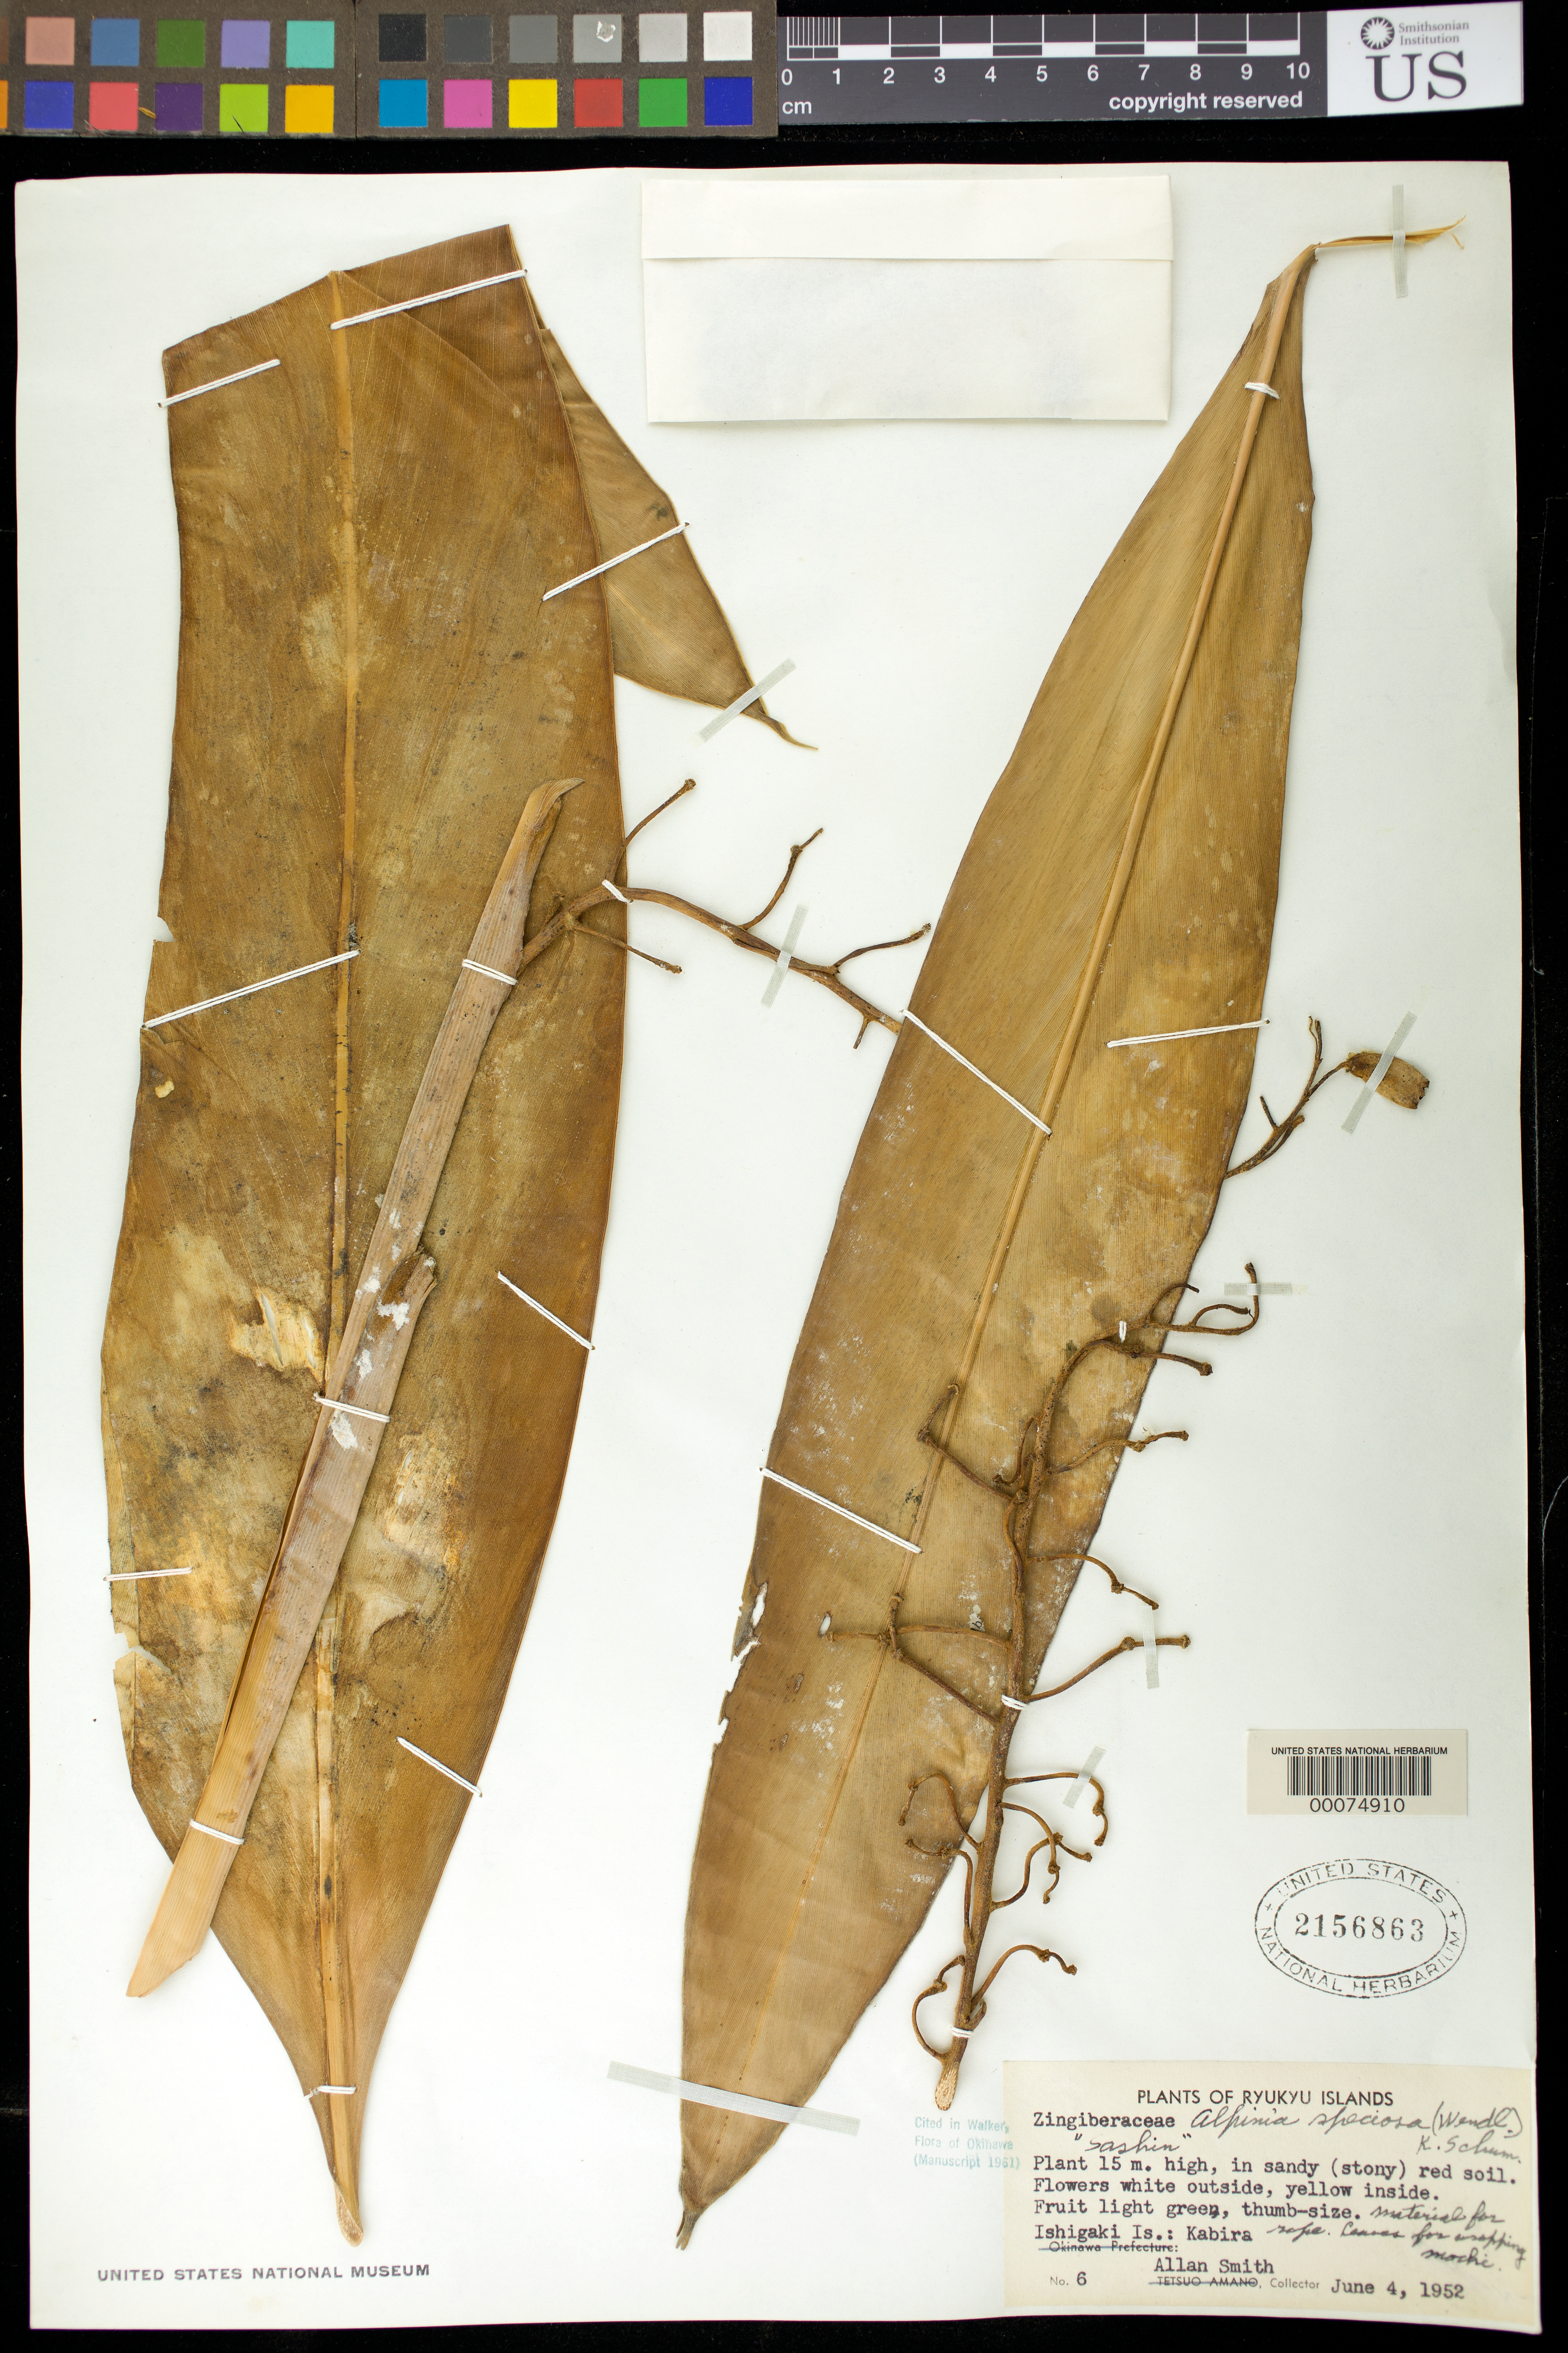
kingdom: Plantae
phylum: Tracheophyta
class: Liliopsida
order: Zingiberales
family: Zingiberaceae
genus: Alpinia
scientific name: Alpinia zerumbet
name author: (Pers.) B.L. Burtt & R.M. Sm.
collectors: A. C. Smith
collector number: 6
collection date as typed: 04 Jun 1952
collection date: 1952-06-04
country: Japan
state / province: Okinawa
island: Ishigaki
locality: Ishigaki is.: kabira [Sakishima Is.]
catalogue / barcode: US 2156863